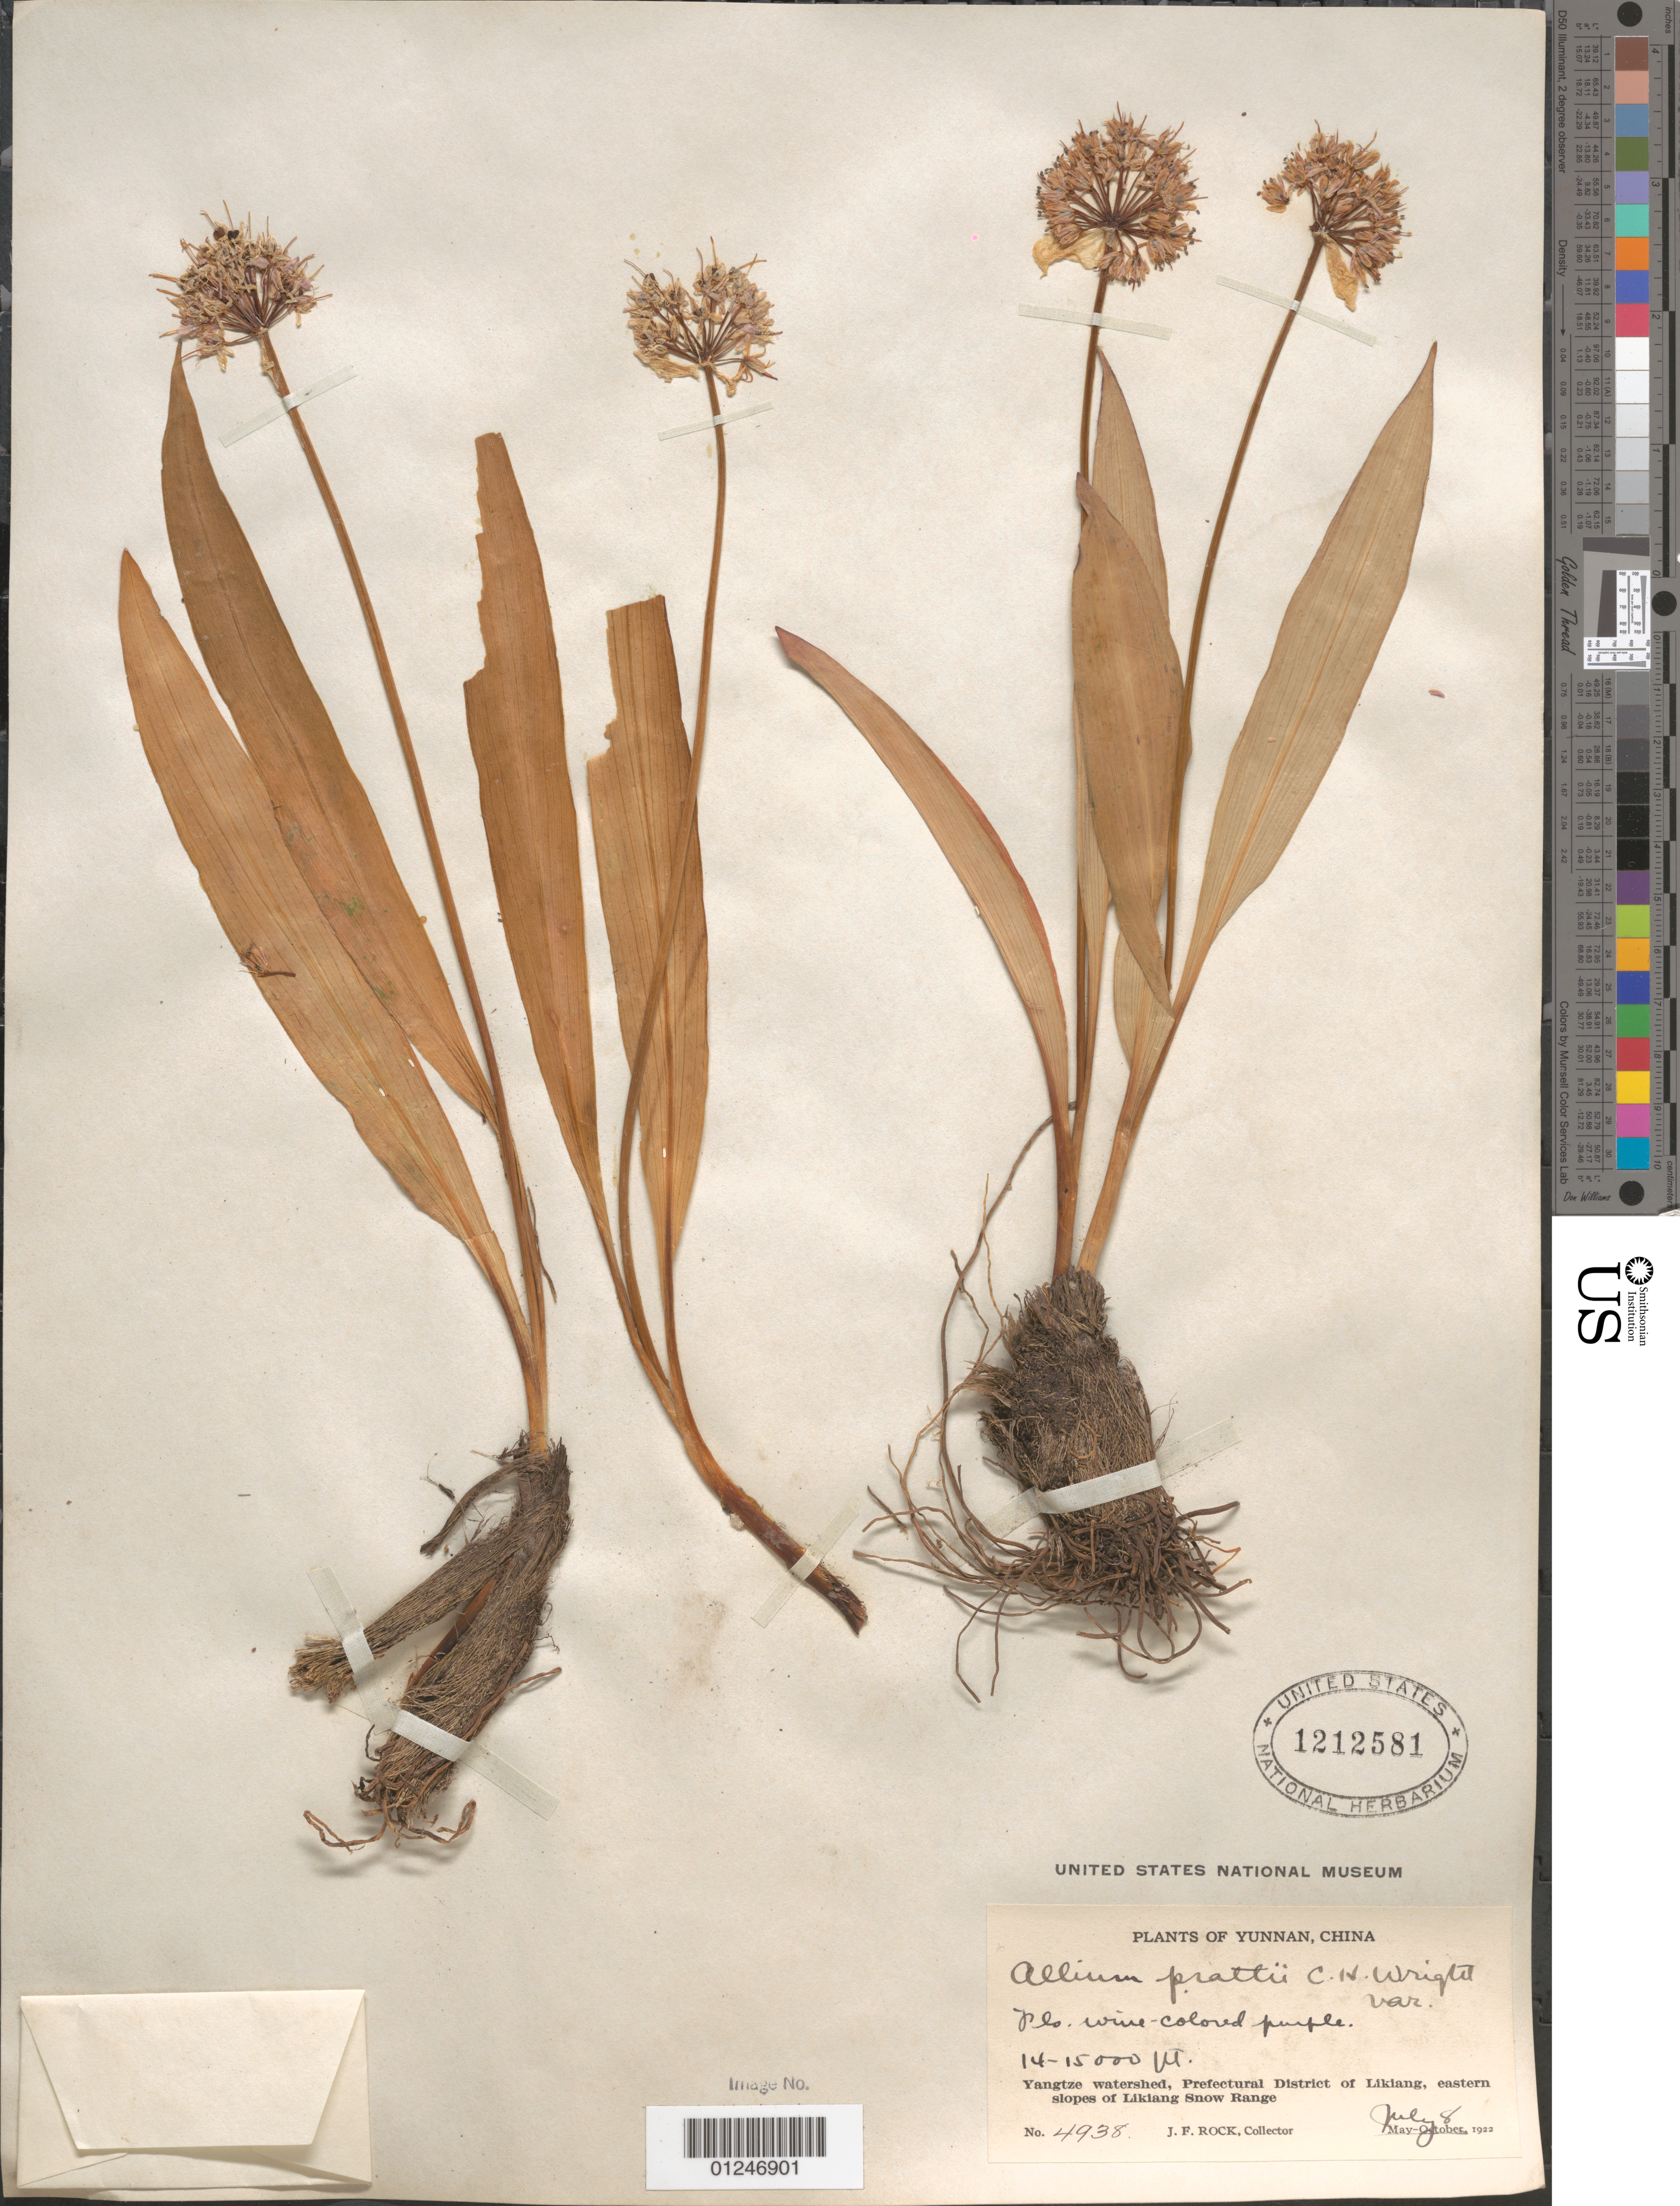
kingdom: Plantae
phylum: Tracheophyta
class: Liliopsida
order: Asparagales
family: Amaryllidaceae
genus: Allium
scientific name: Allium prattii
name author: C.H. Wright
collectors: J. F. Rock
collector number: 4938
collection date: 1922-07-08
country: China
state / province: Yunnan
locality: Yangtze watershed, Prefectural District of Liking, eastern slopes of Liklang Snow Range.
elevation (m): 4267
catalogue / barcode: US 1212581